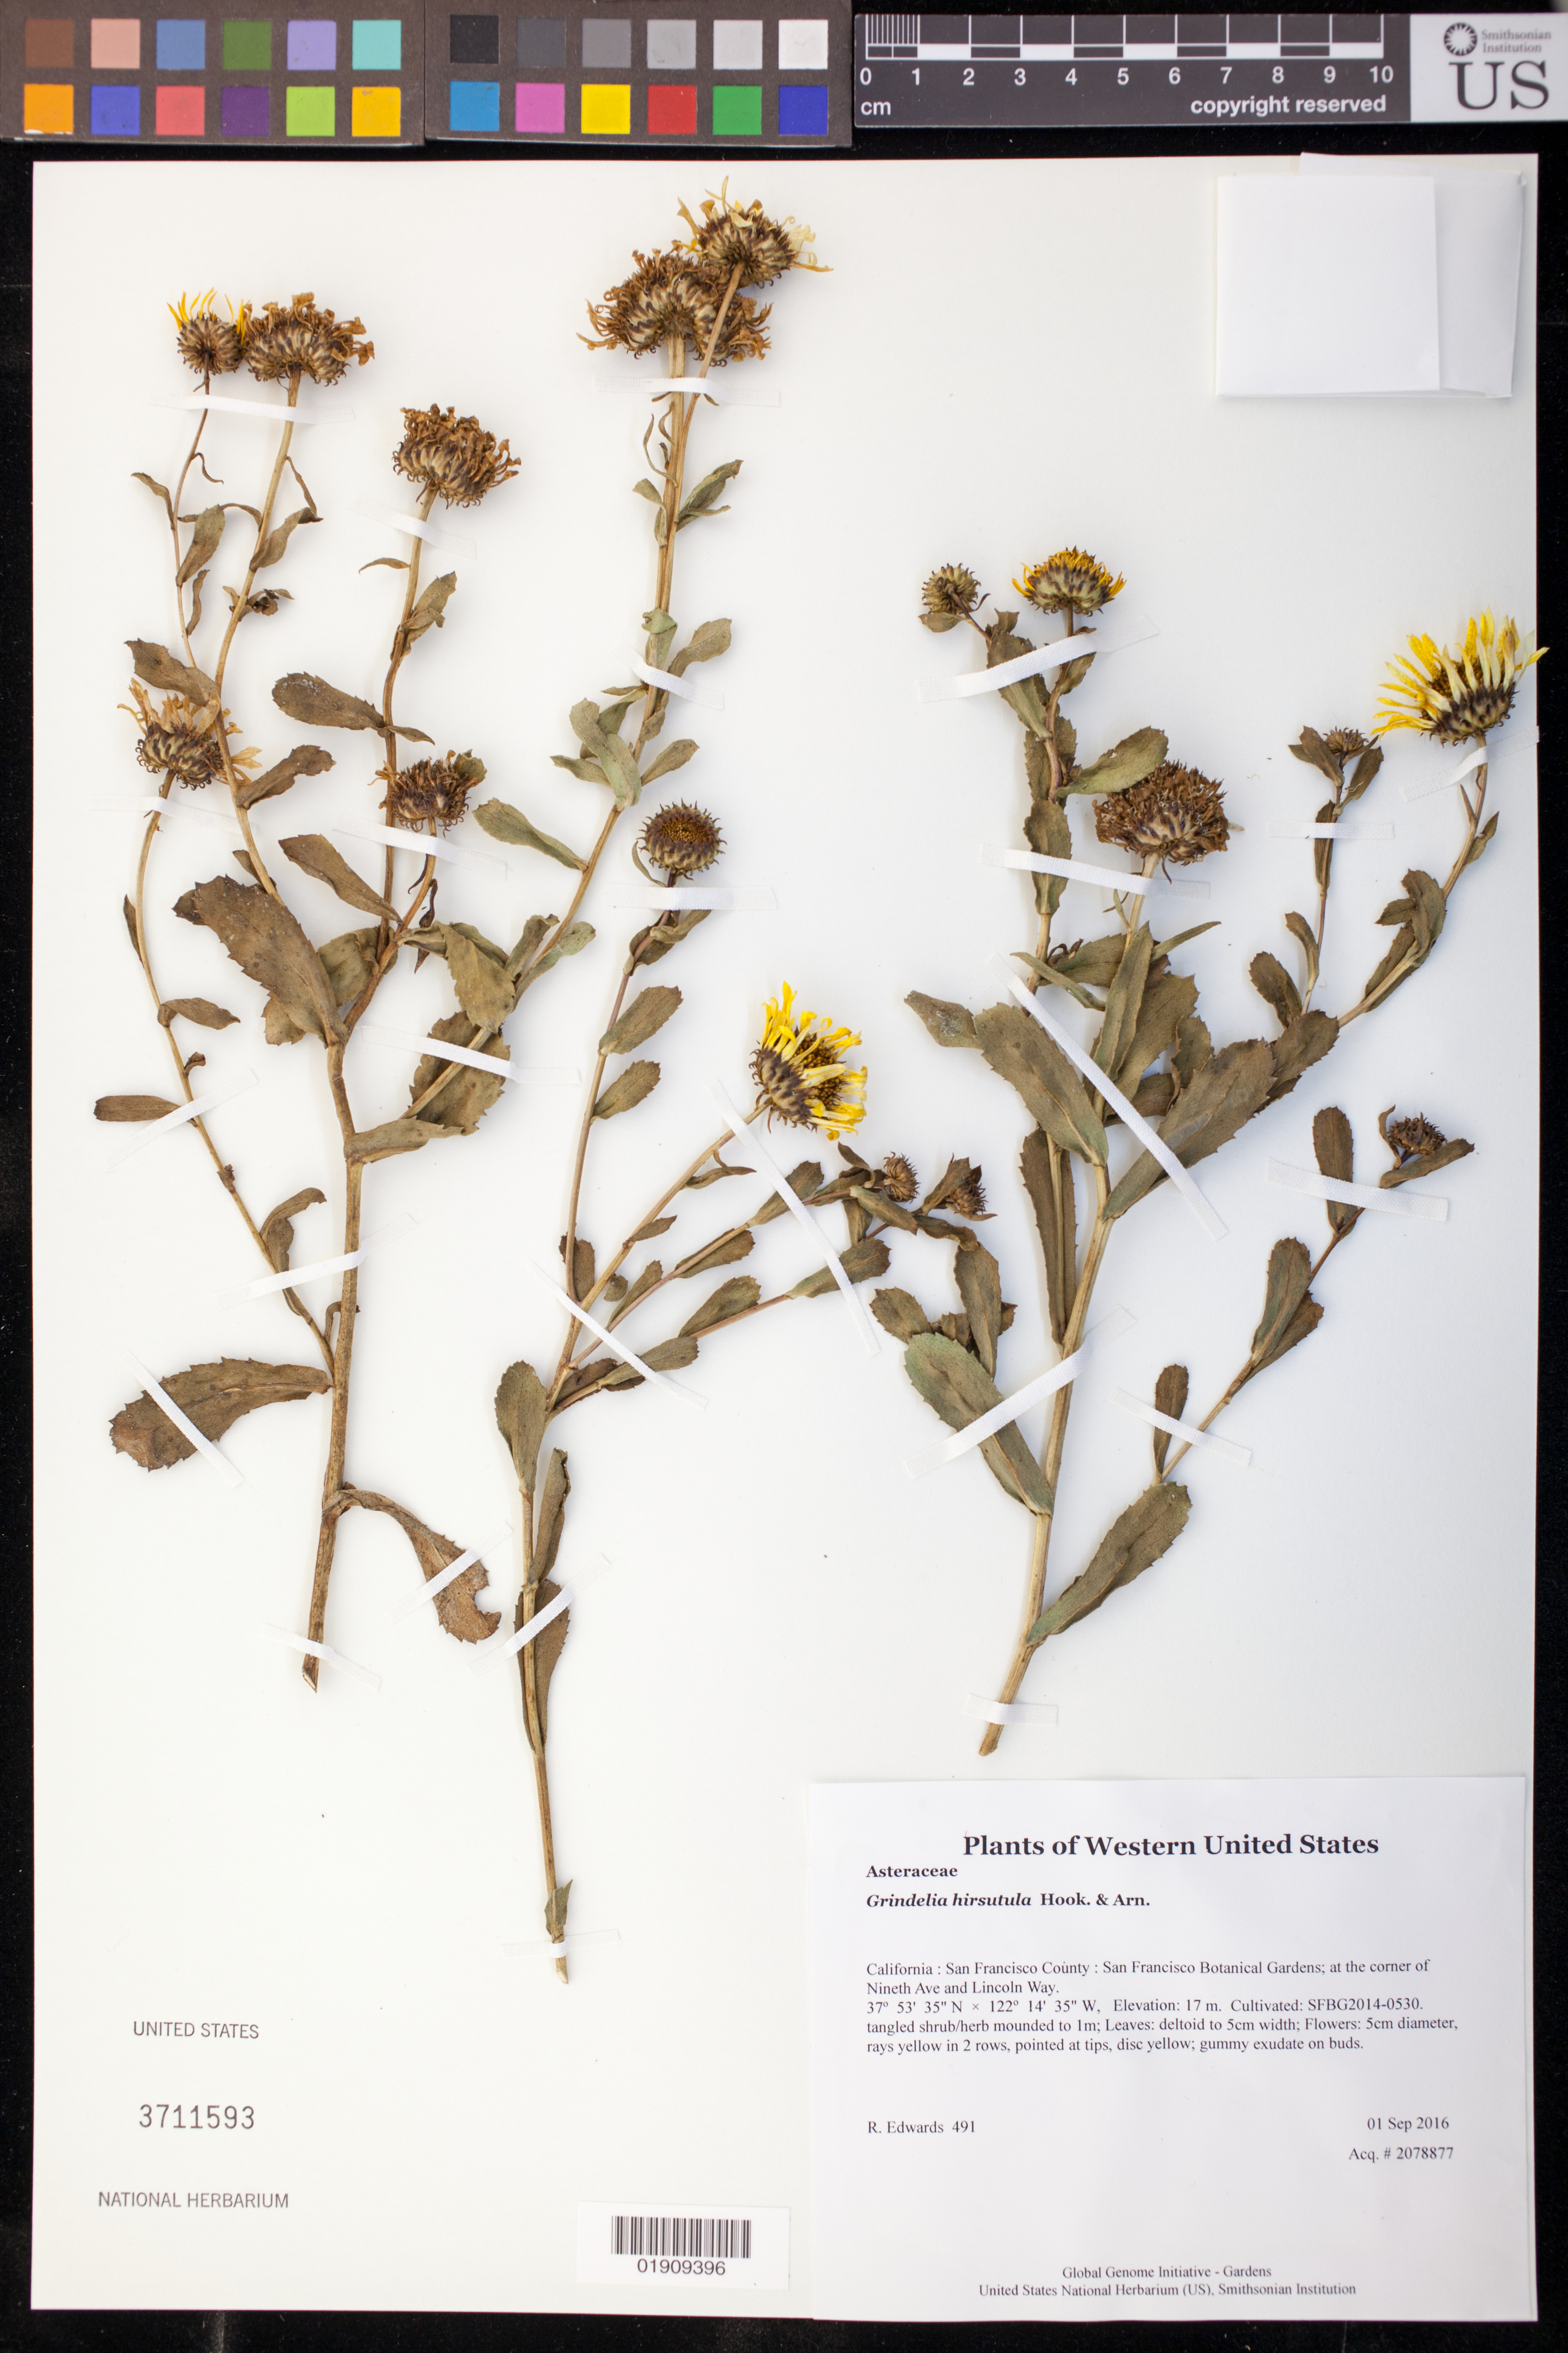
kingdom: Plantae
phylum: Tracheophyta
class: Magnoliopsida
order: Asterales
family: Asteraceae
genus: Grindelia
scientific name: Grindelia hirsutula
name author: Hook. & Arn.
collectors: R.D. Edwards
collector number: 491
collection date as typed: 1 September 2016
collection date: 2016-09-01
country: United States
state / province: California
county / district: San Francisco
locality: San Francisco Botanical Gardens; at the corner of Ninth Ave and Lincoln Way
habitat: Cultivated: SFBG2014-0530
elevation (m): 16.9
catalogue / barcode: US 3711593